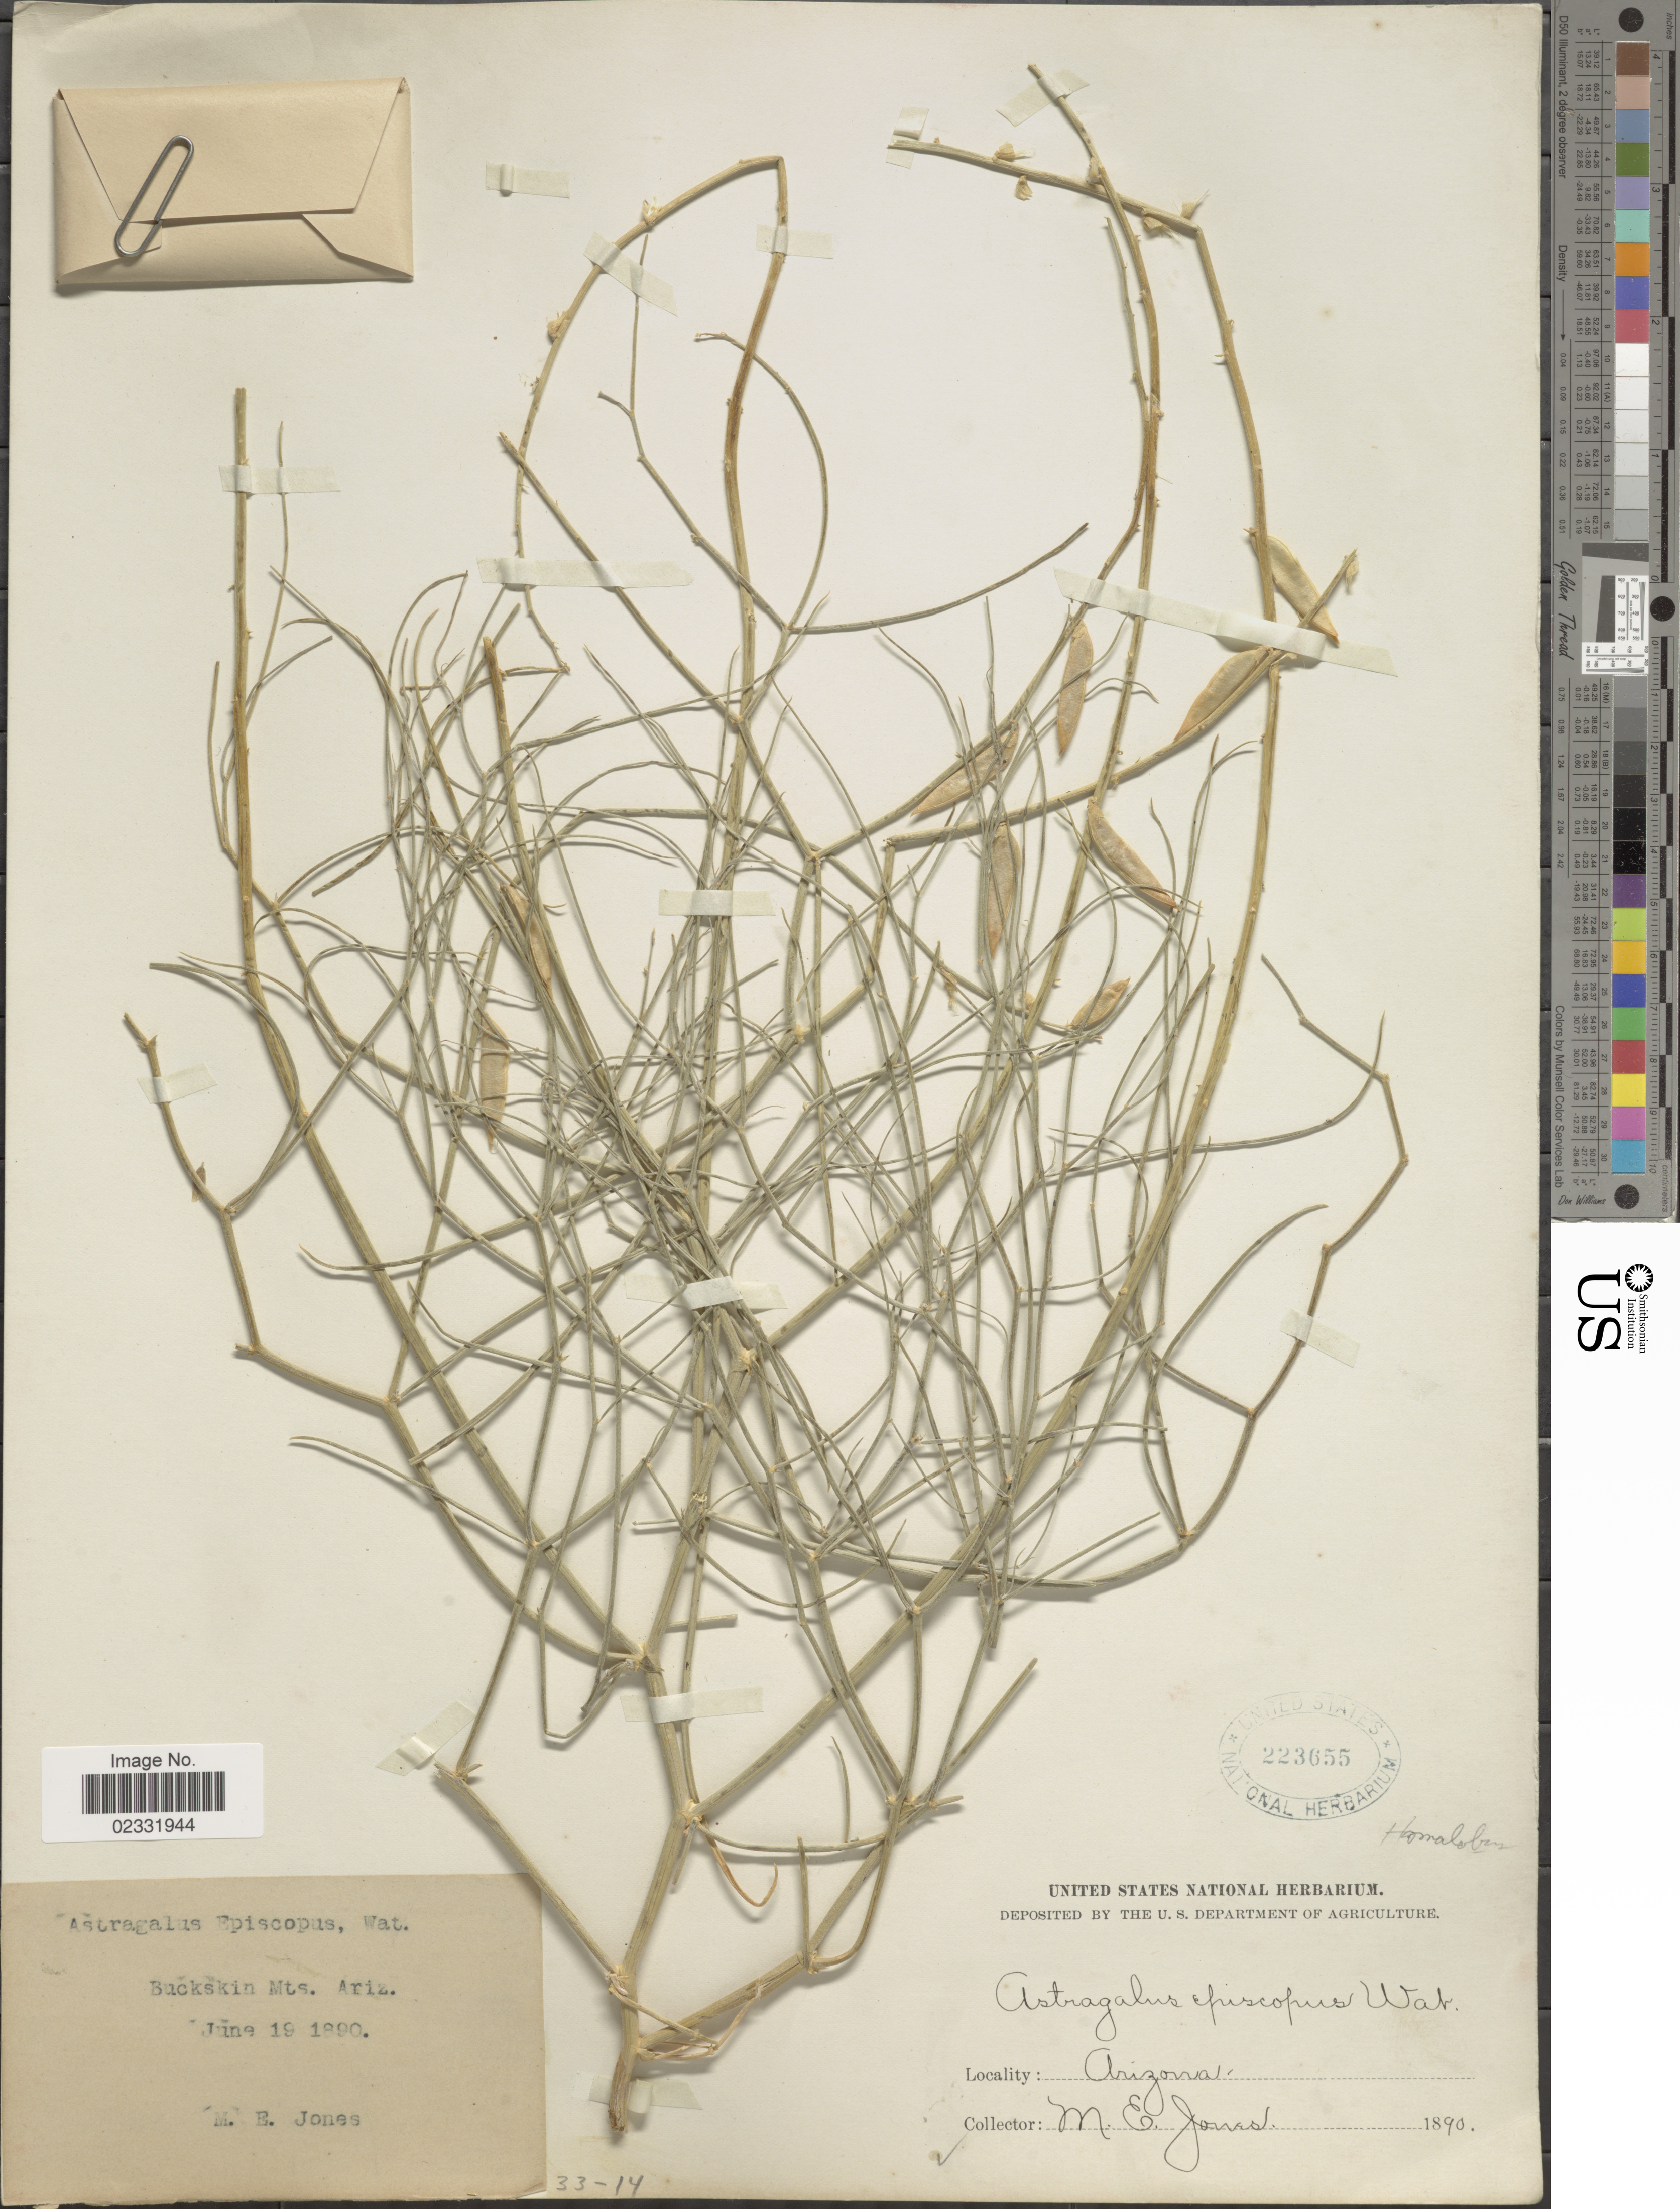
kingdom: Plantae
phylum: Tracheophyta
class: Magnoliopsida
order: Fabales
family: Fabaceae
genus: Astragalus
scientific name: Astragalus lancearius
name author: A. Gray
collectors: M. E. Jones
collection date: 1890-06-19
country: United States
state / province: Arizona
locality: Buckskin Mts.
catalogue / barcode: US 223655